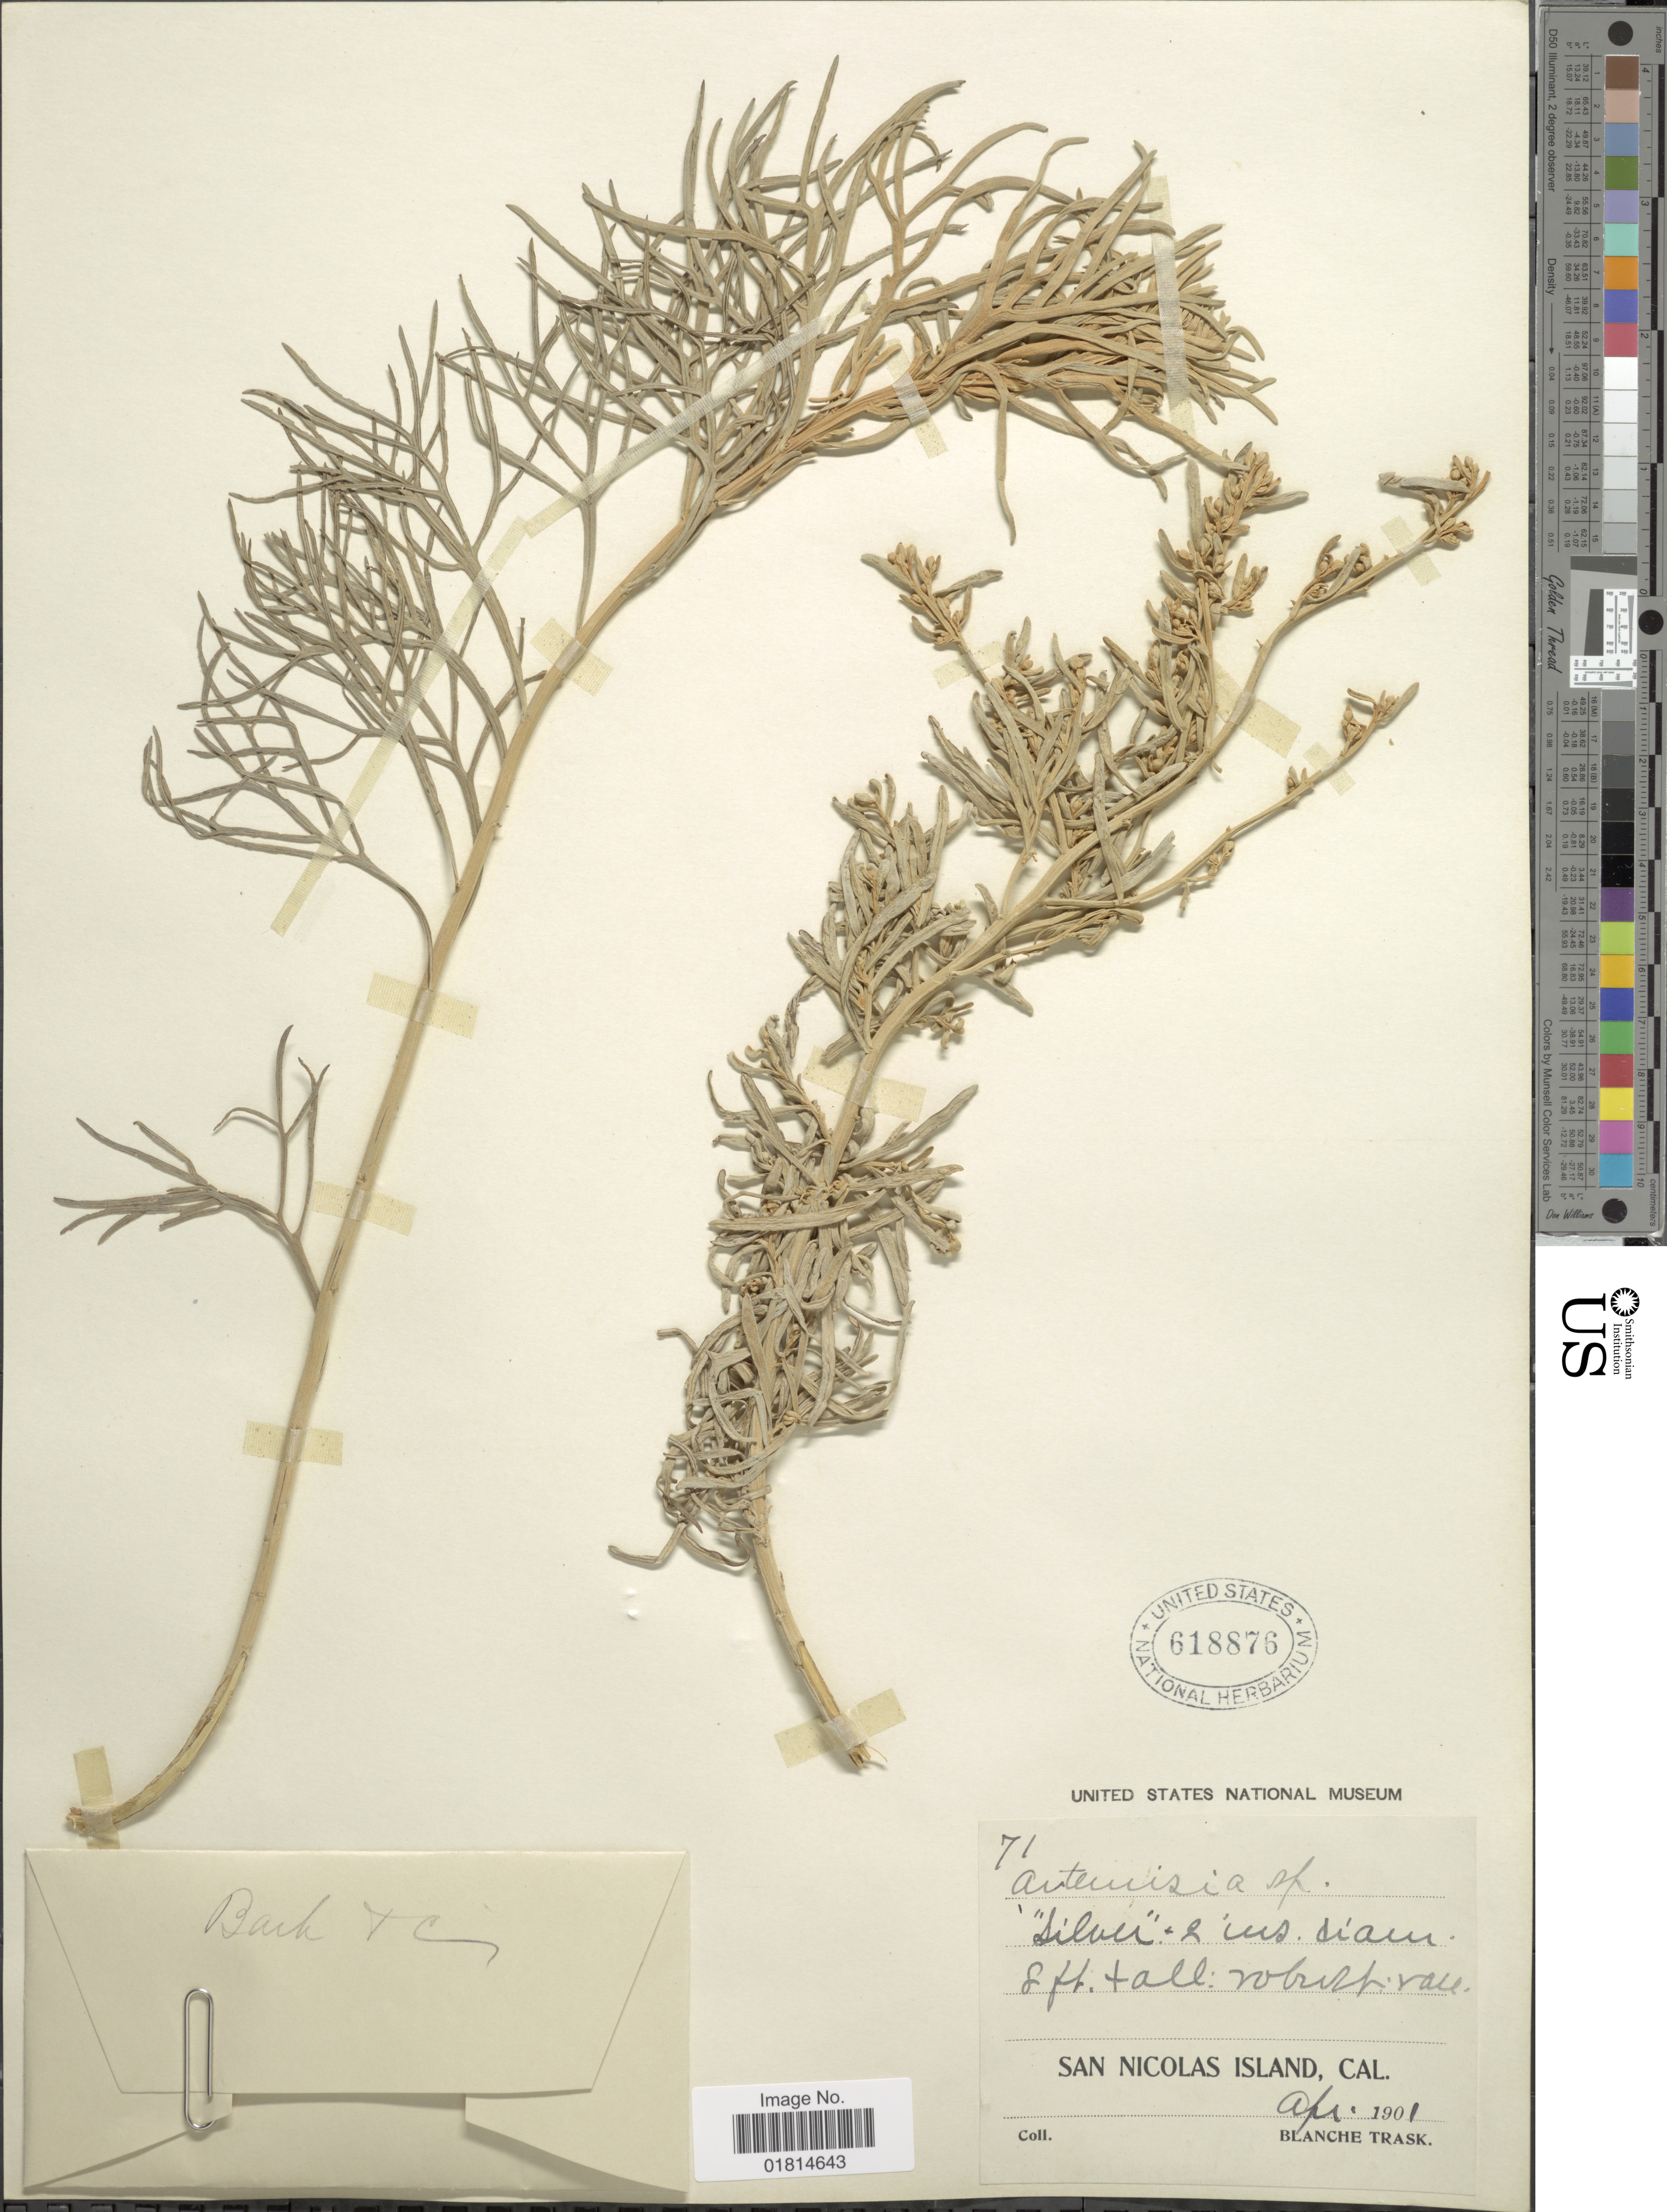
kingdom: Plantae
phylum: Tracheophyta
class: Magnoliopsida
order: Asterales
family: Asteraceae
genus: Artemisia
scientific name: Artemisia californica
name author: Less.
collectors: B. Trask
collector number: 71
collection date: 1901-04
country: United States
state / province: California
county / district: Ventura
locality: San Nicolas Island, Cal.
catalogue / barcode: US 618876